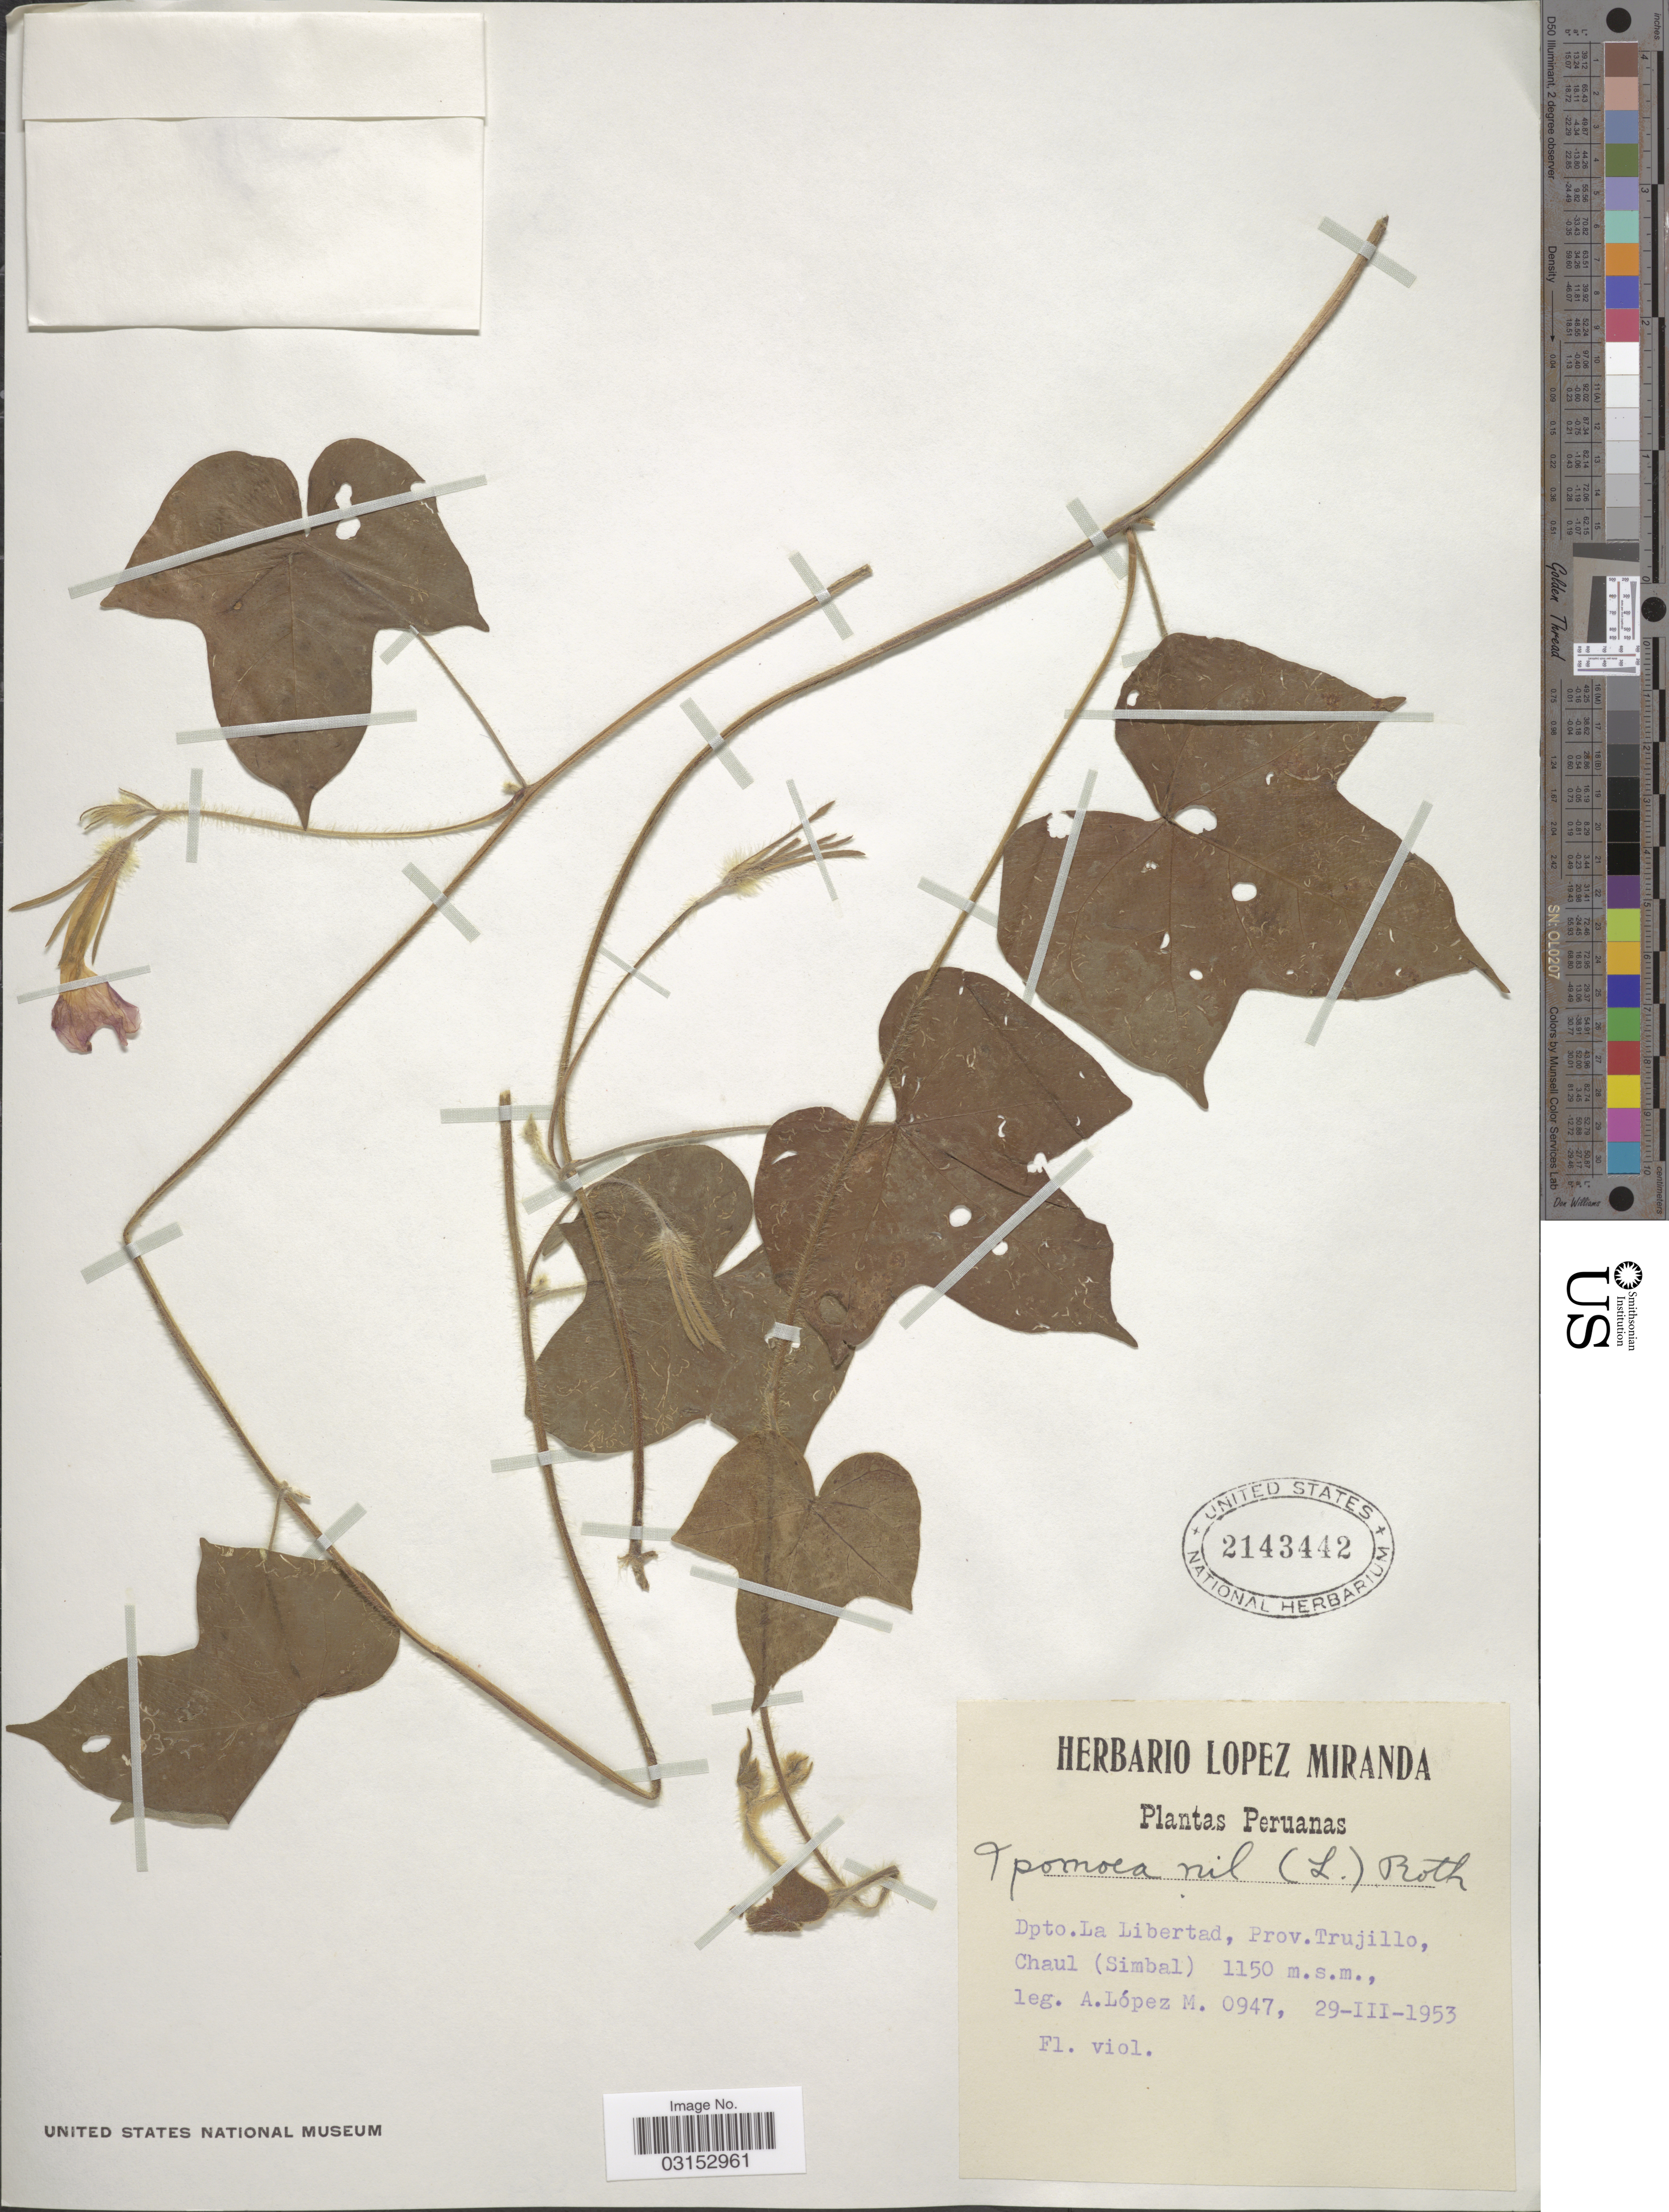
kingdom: Plantae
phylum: Tracheophyta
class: Magnoliopsida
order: Solanales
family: Convolvulaceae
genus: Ipomoea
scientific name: Ipomoea nil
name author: (L.) Roth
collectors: A. López M.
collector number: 0947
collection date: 1953-03-29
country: Peru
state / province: La Libertad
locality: Dpto. La Libertad, Prov. Trujillo, Chual (Simbal).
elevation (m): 1150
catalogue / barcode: US 2143442